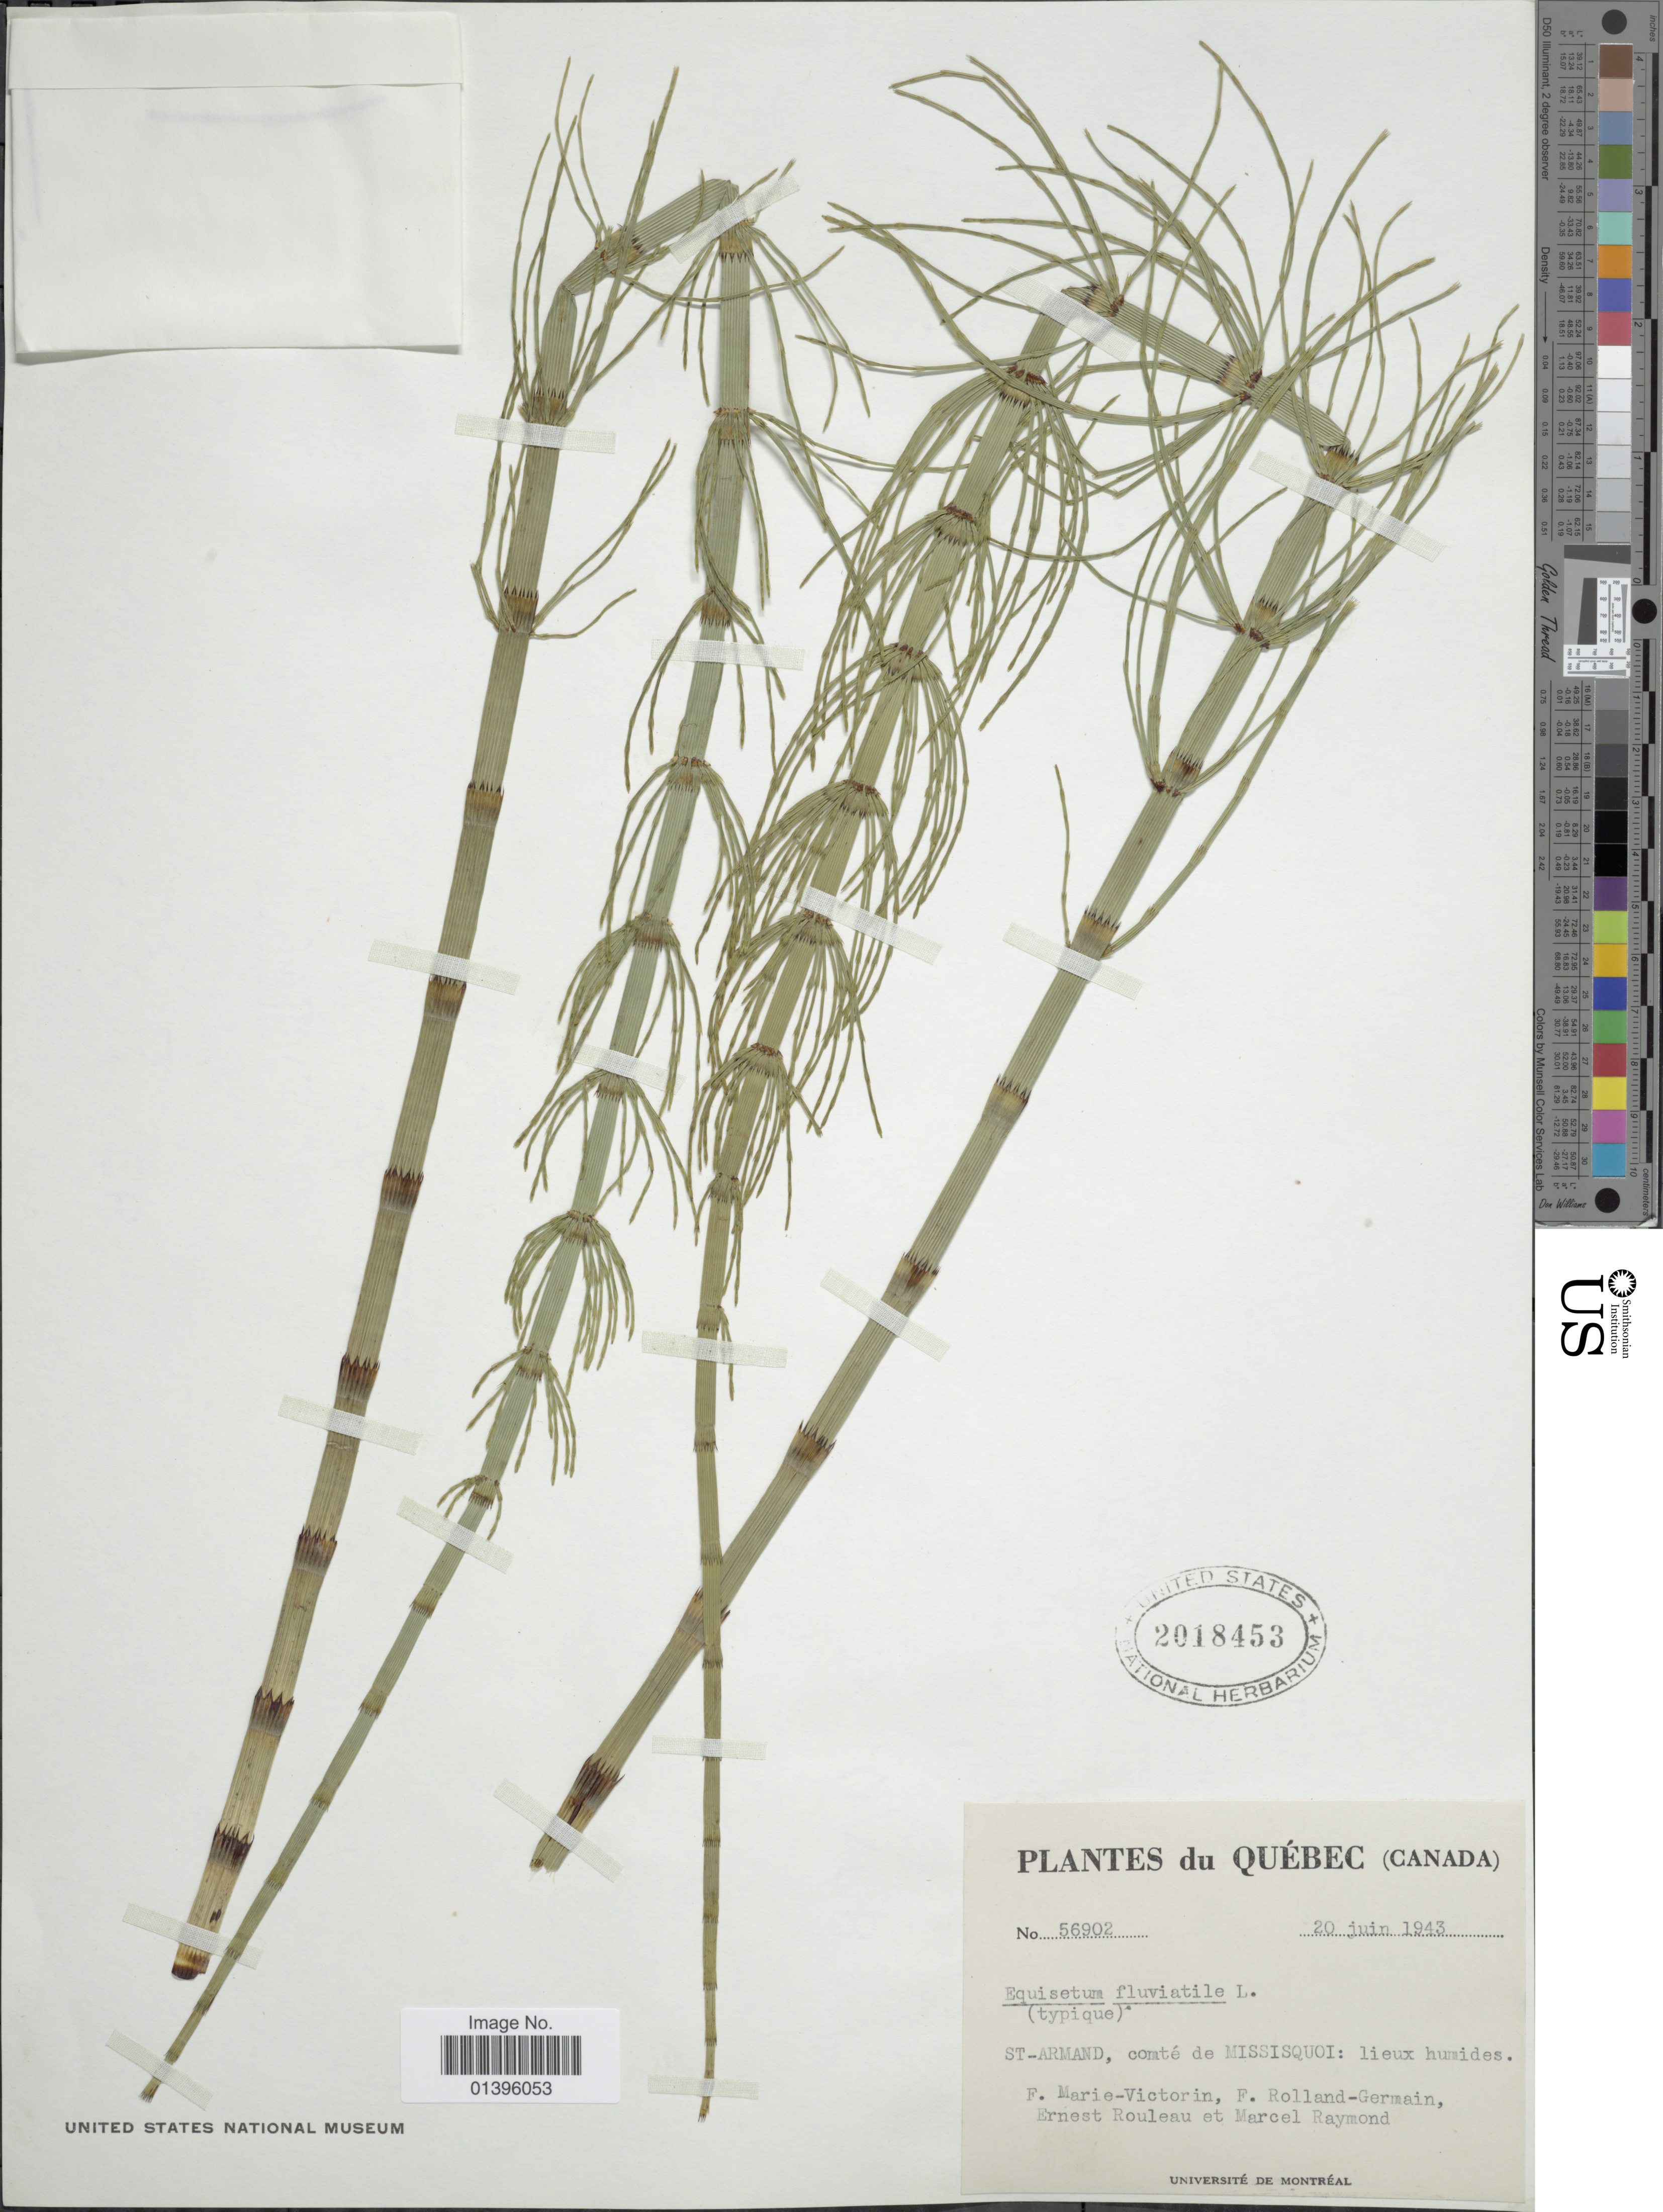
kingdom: Plantae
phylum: Tracheophyta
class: Polypodiopsida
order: Equisetales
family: Equisetaceae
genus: Equisetum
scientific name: Equisetum fluviatile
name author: L.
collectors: Fr. Marie-Victorin, Rolland-Germain, J. Rouleau & M. Raymond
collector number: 56902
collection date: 1943-06-20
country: Canada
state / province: Quebec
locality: St-Armand, comté de Missisquoi: lieux humides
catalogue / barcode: US 2018453